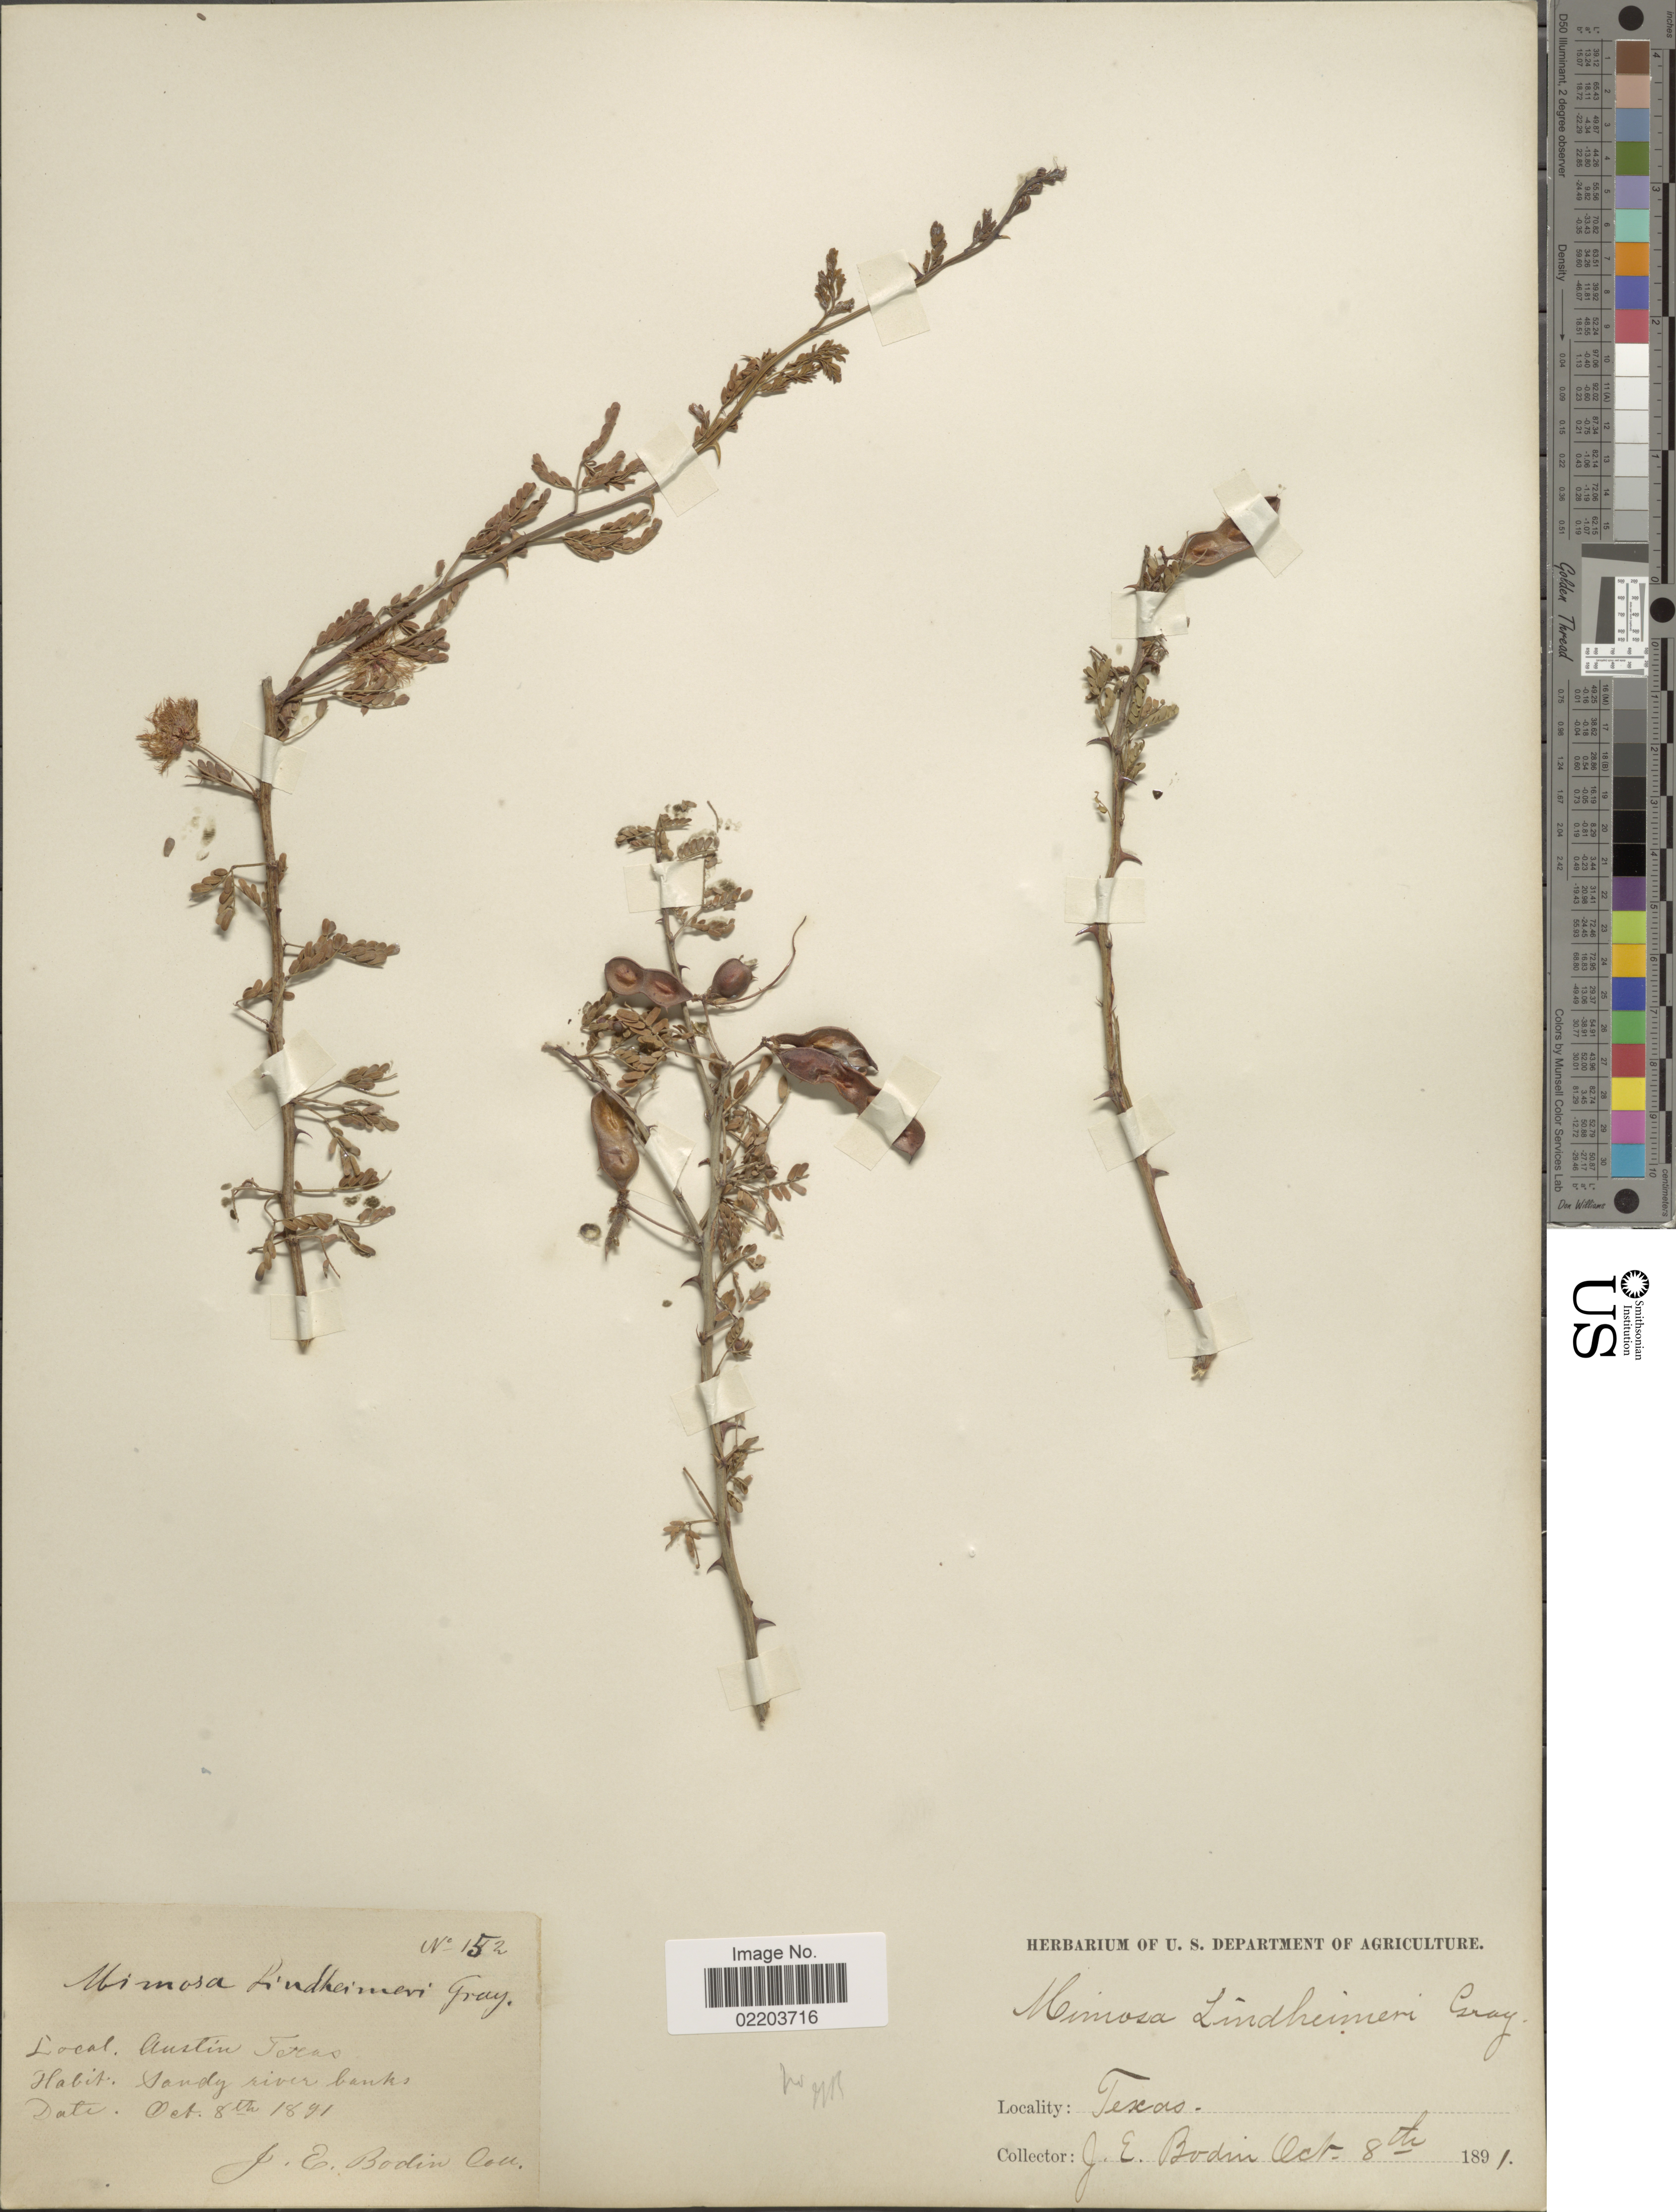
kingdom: Plantae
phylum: Tracheophyta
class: Magnoliopsida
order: Fabales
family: Fabaceae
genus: Mimosa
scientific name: Mimosa borealis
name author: A. Gray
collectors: J. E. Bodin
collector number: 152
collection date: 1891-10-08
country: United States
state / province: Texas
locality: Austin texas, Sandy river banks